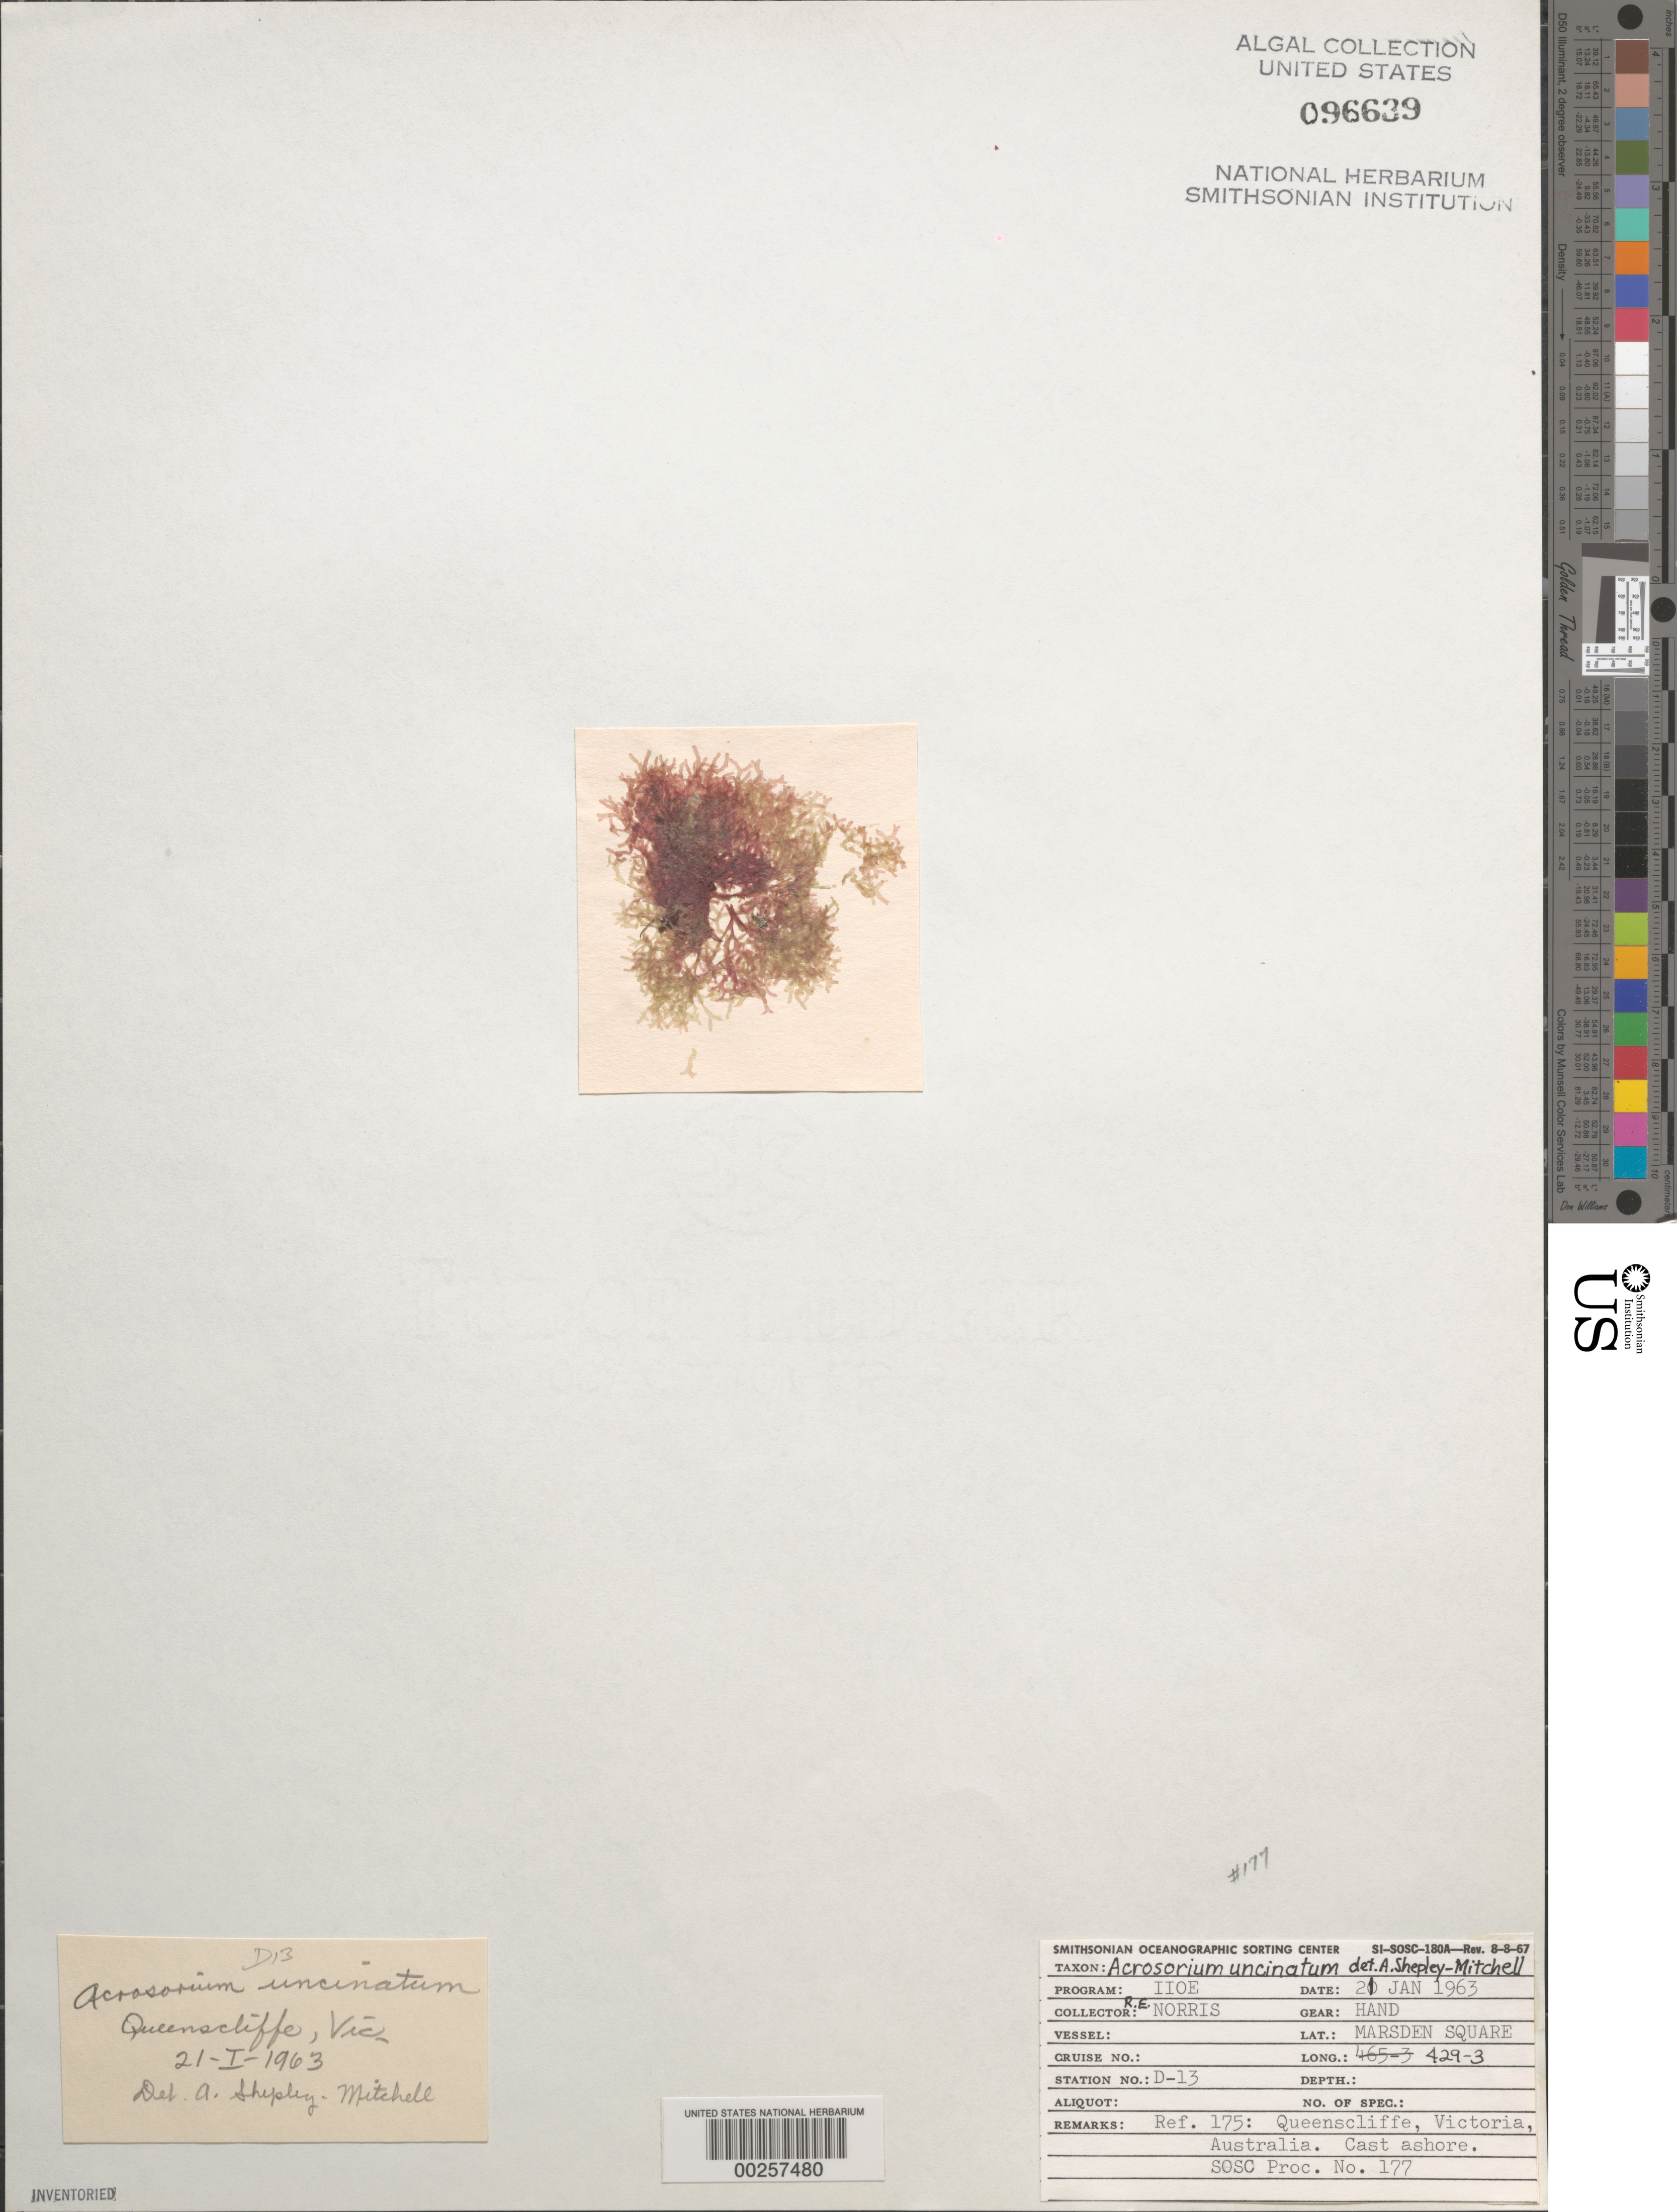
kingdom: Plantae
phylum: Rhodophyta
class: Florideophyceae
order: Ceramiales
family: Delesseriaceae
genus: Cryptopleura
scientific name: Cryptopleura ramosa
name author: (Huds.) L.M. Newton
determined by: Algae name updating Project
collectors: R. E. Norris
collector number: Station D-13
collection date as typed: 21 Jan 1963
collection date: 1963-01-21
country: Australia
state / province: Victoria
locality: Queenscliffe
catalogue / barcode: US 96639